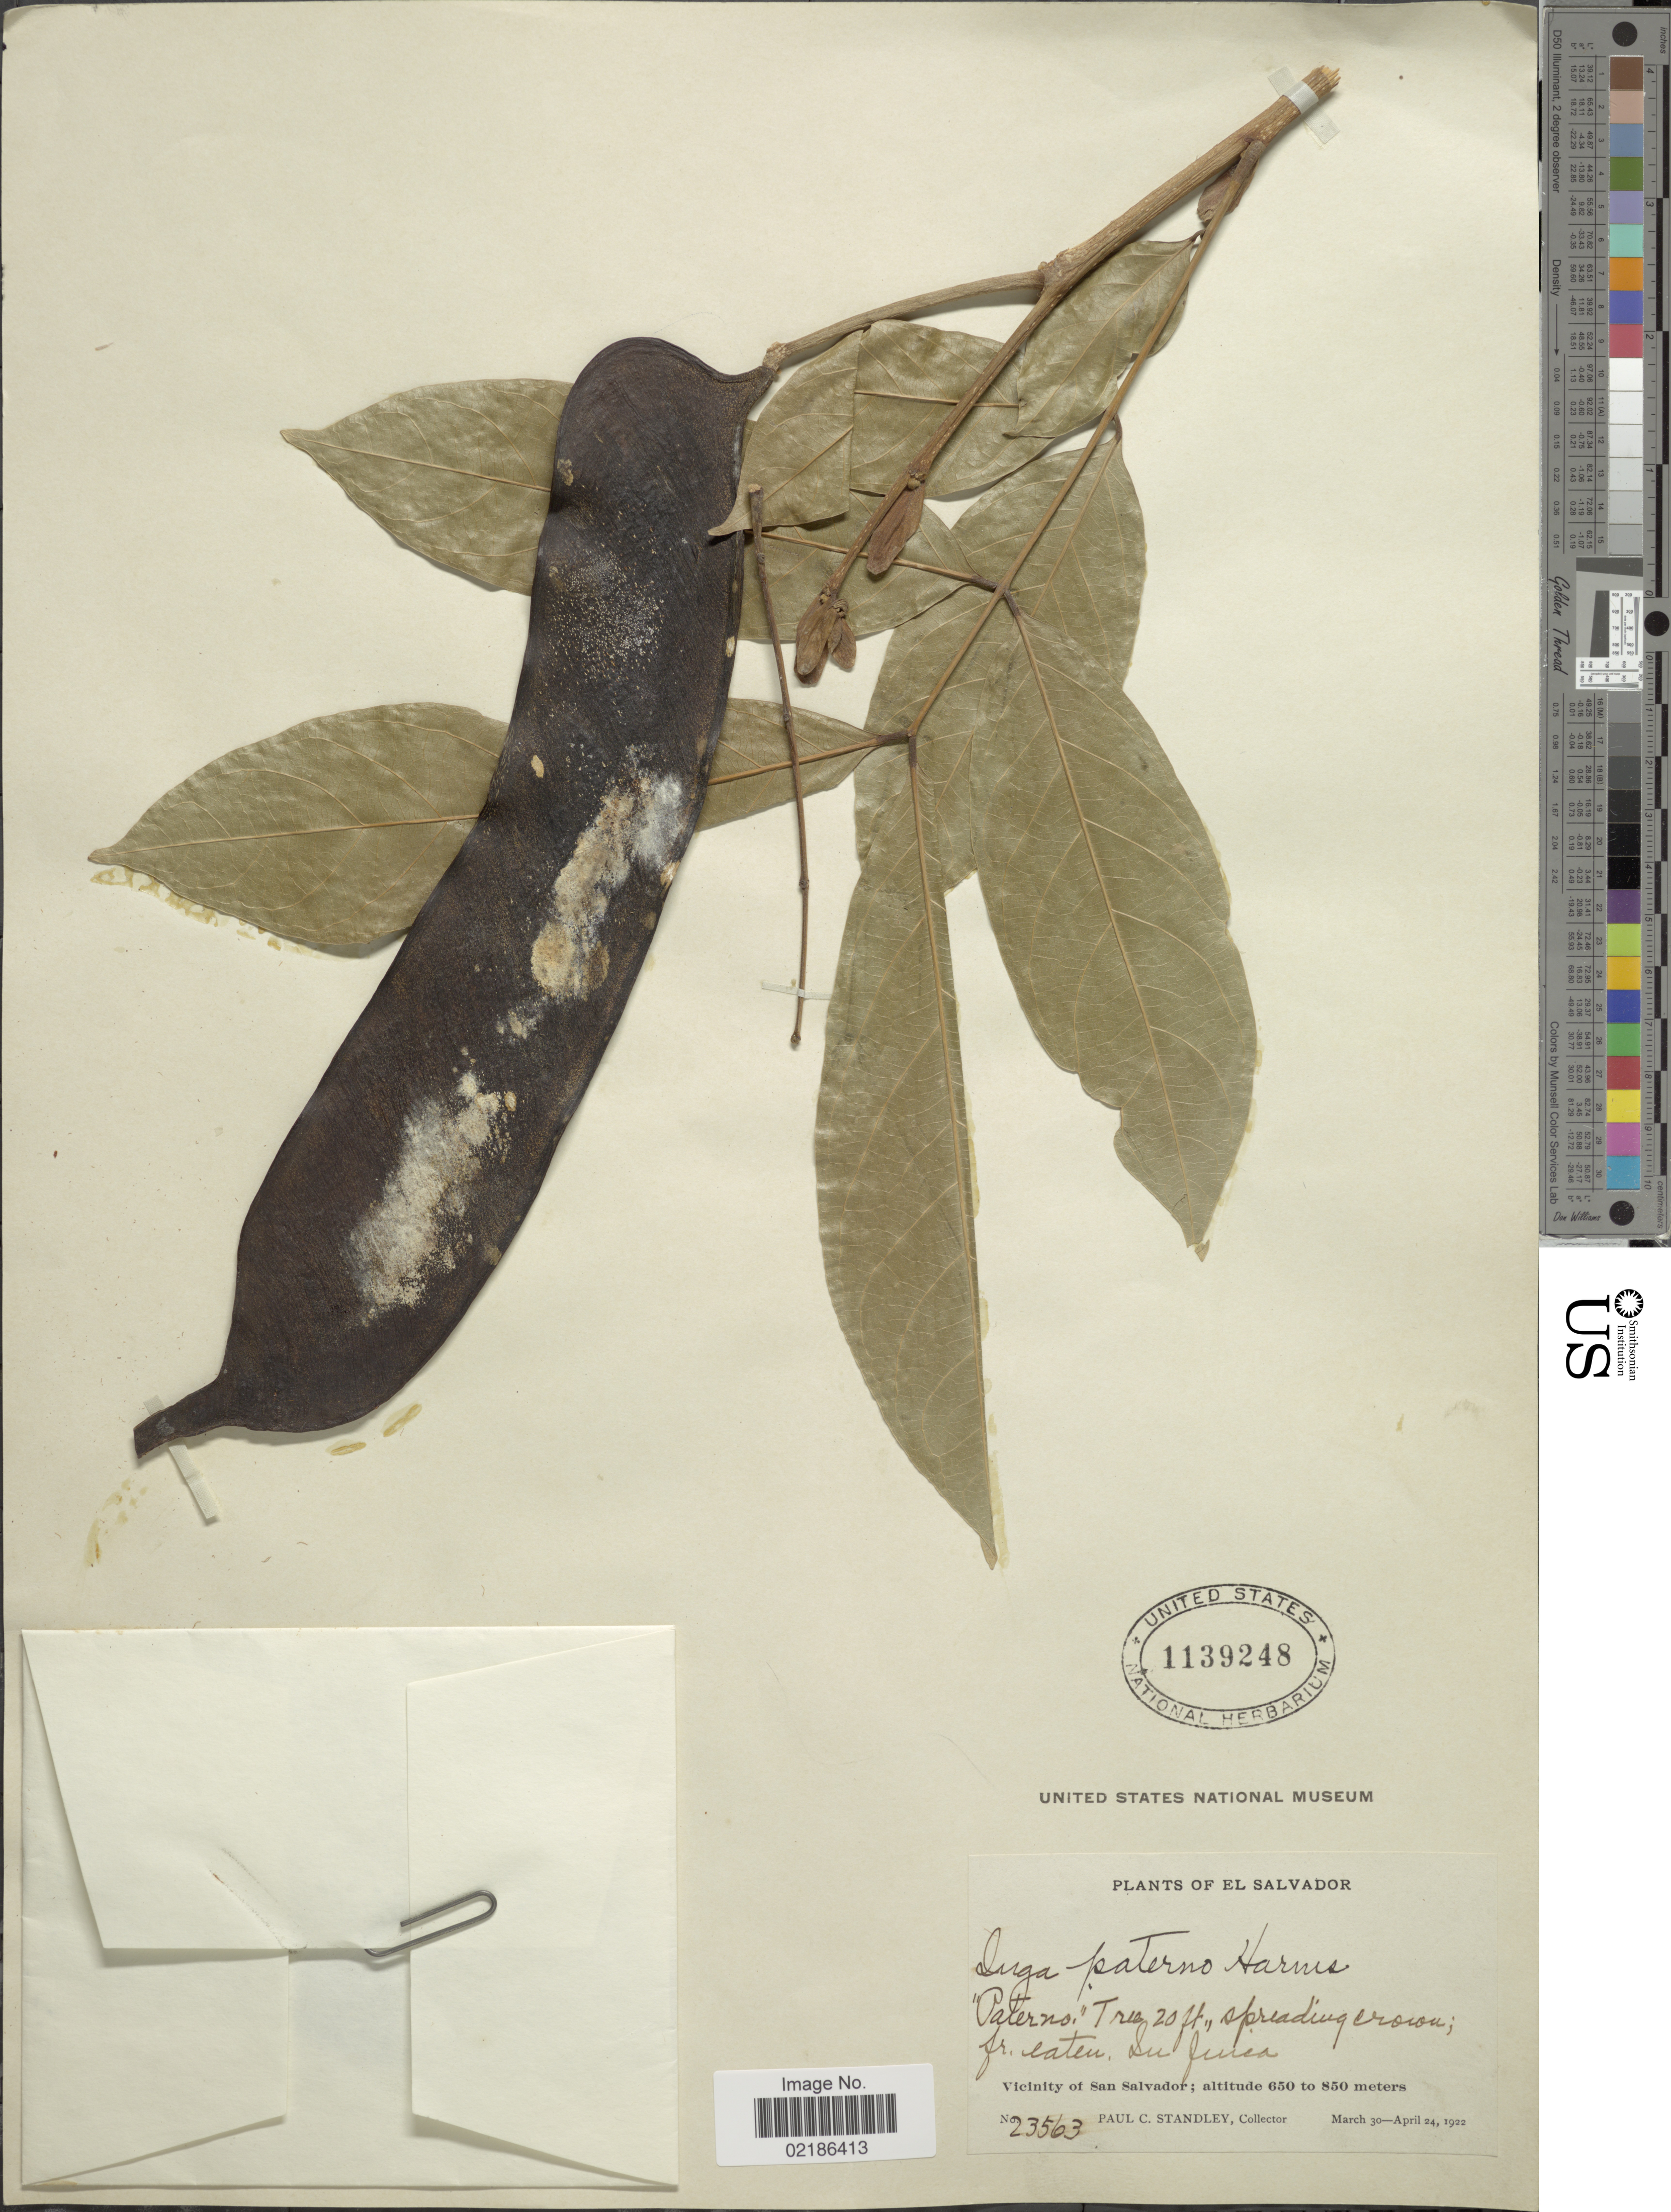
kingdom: Plantae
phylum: Tracheophyta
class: Magnoliopsida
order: Fabales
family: Fabaceae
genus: Inga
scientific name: Inga paterno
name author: Harms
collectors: P. C. Standley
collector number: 23563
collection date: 1922-03-30/1922-04-24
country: El Salvador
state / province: San Salvador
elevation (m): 650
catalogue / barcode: US 1139248